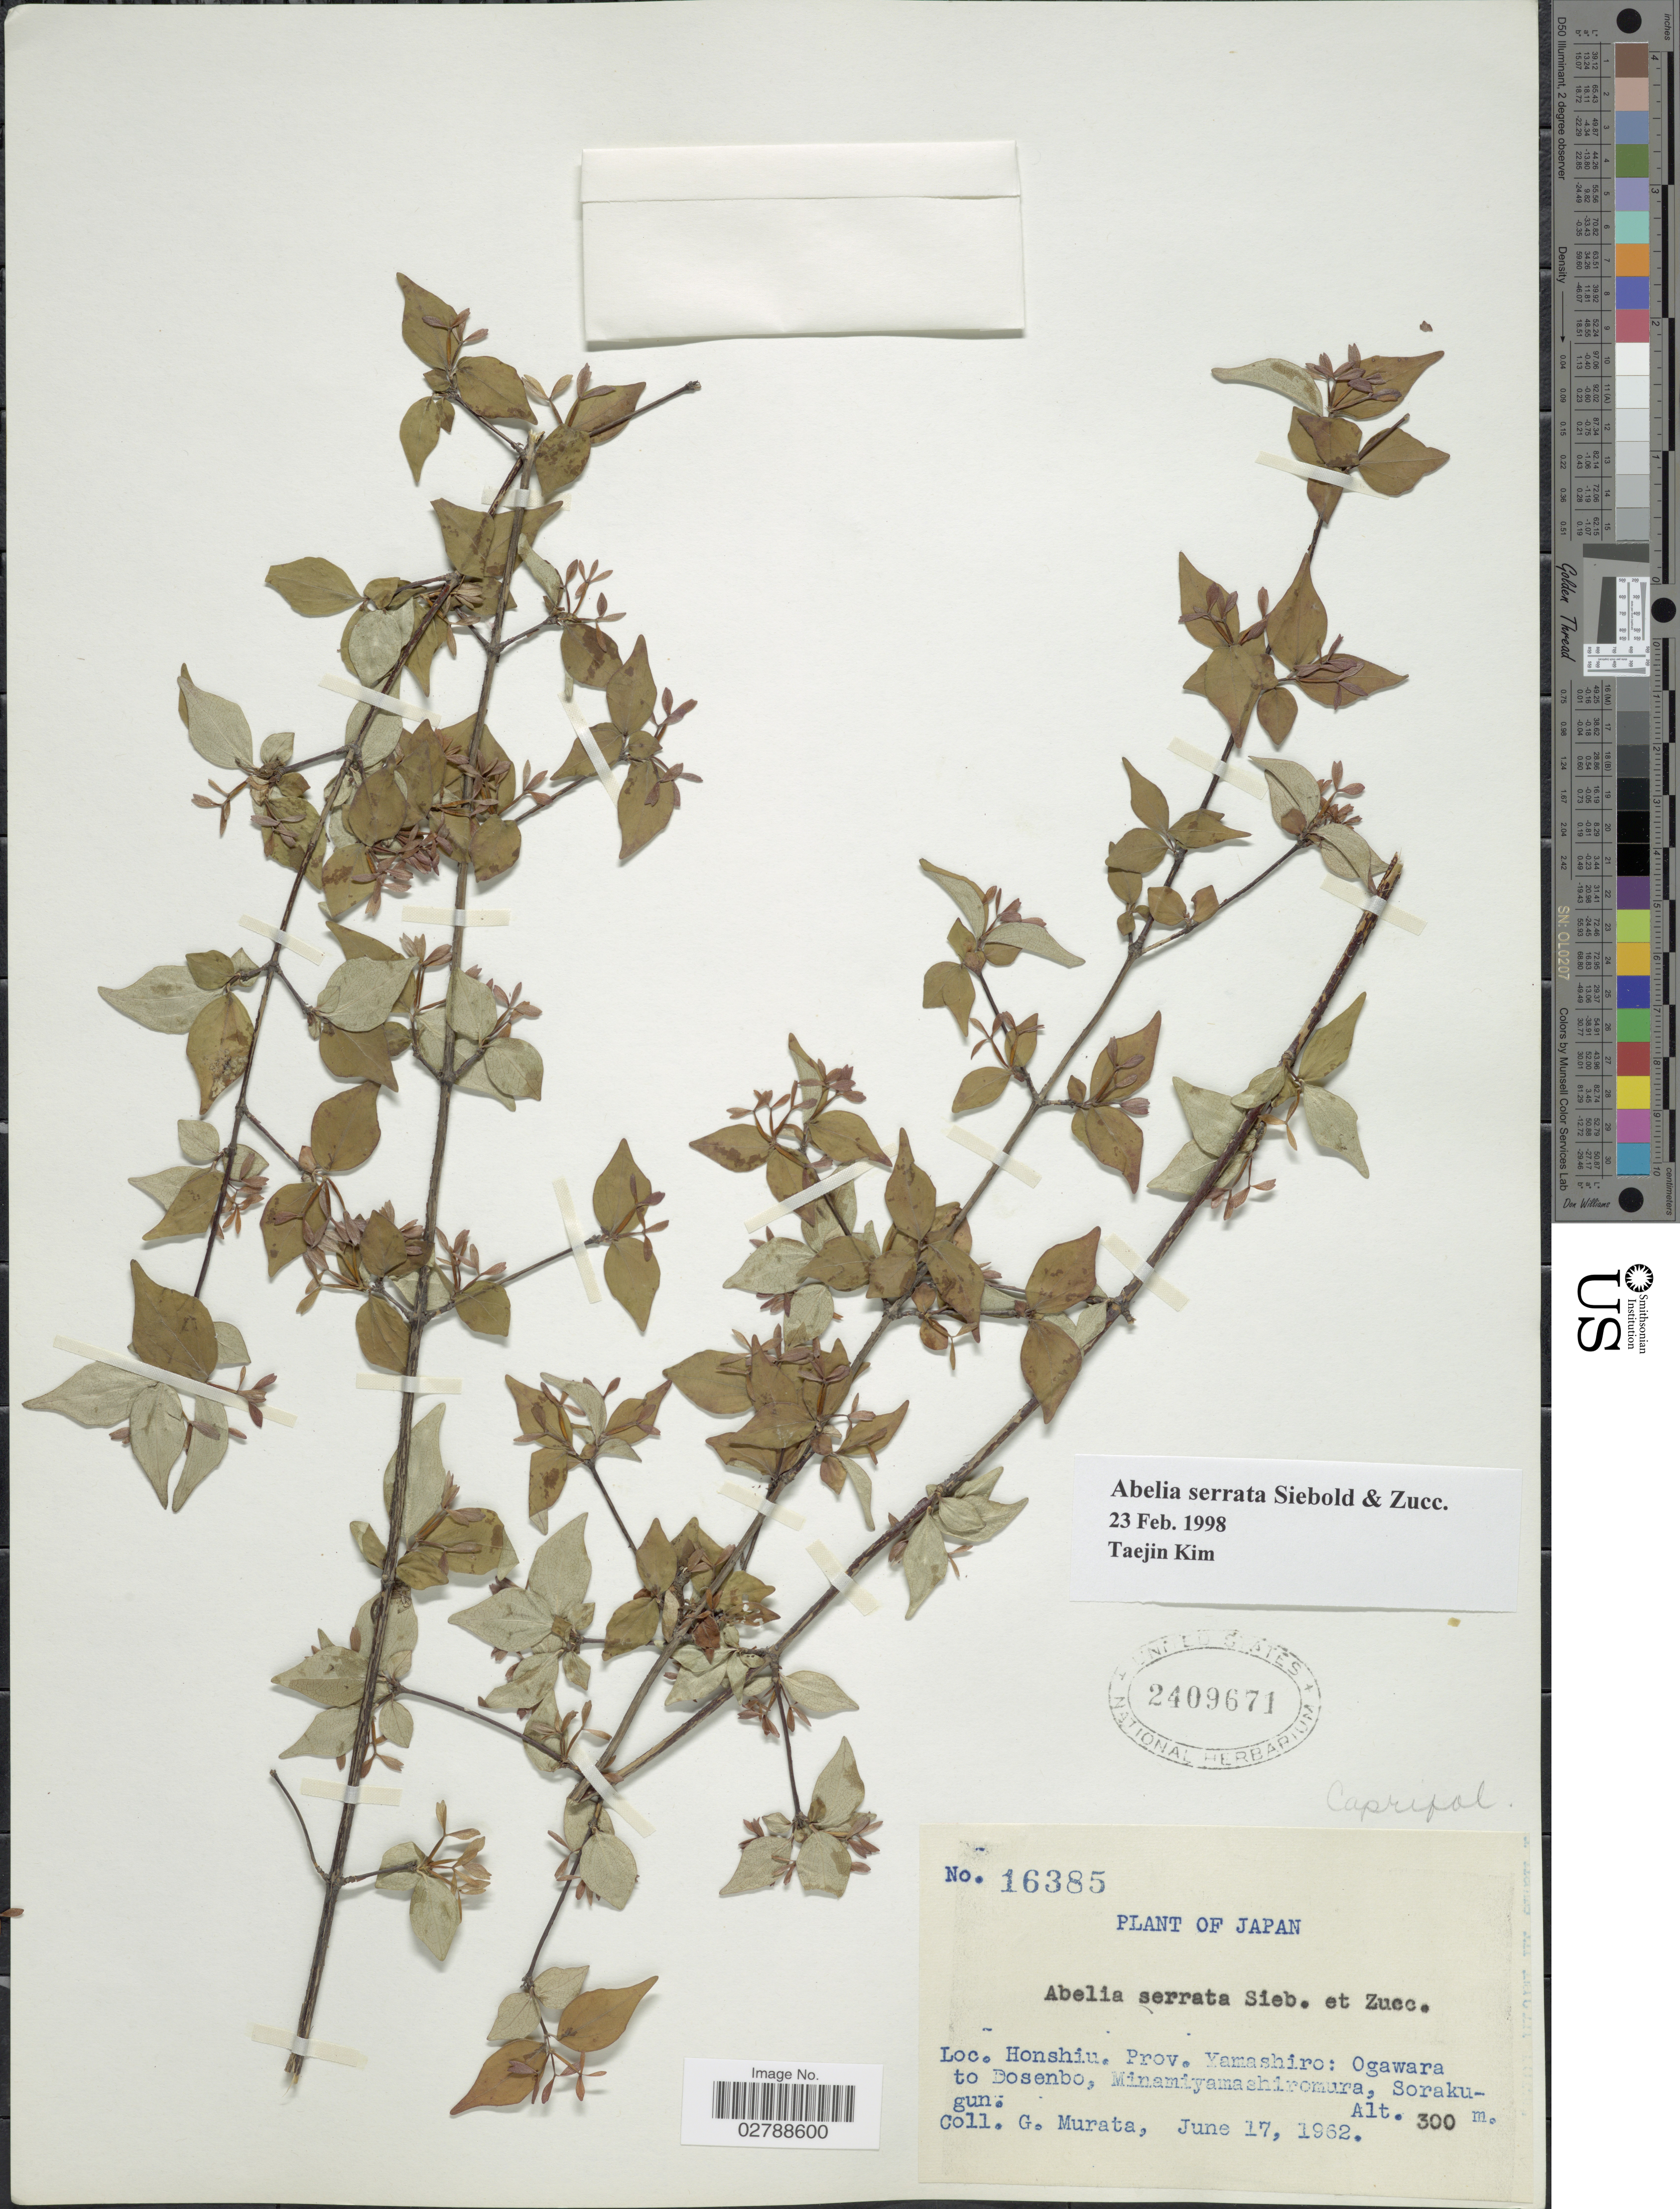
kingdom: Plantae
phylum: Tracheophyta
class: Magnoliopsida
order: Dipsacales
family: Caprifoliaceae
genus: Abelia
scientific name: Abelia serrata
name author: Siebold & Zucc.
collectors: G. Murata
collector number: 16385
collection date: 1962-06-17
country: Japan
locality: Honshiu. Prov. Yamashiro: Ogawara to Dosenbo, Minamiyamashiromura, Soraku-gun.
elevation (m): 300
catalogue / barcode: US 2409671